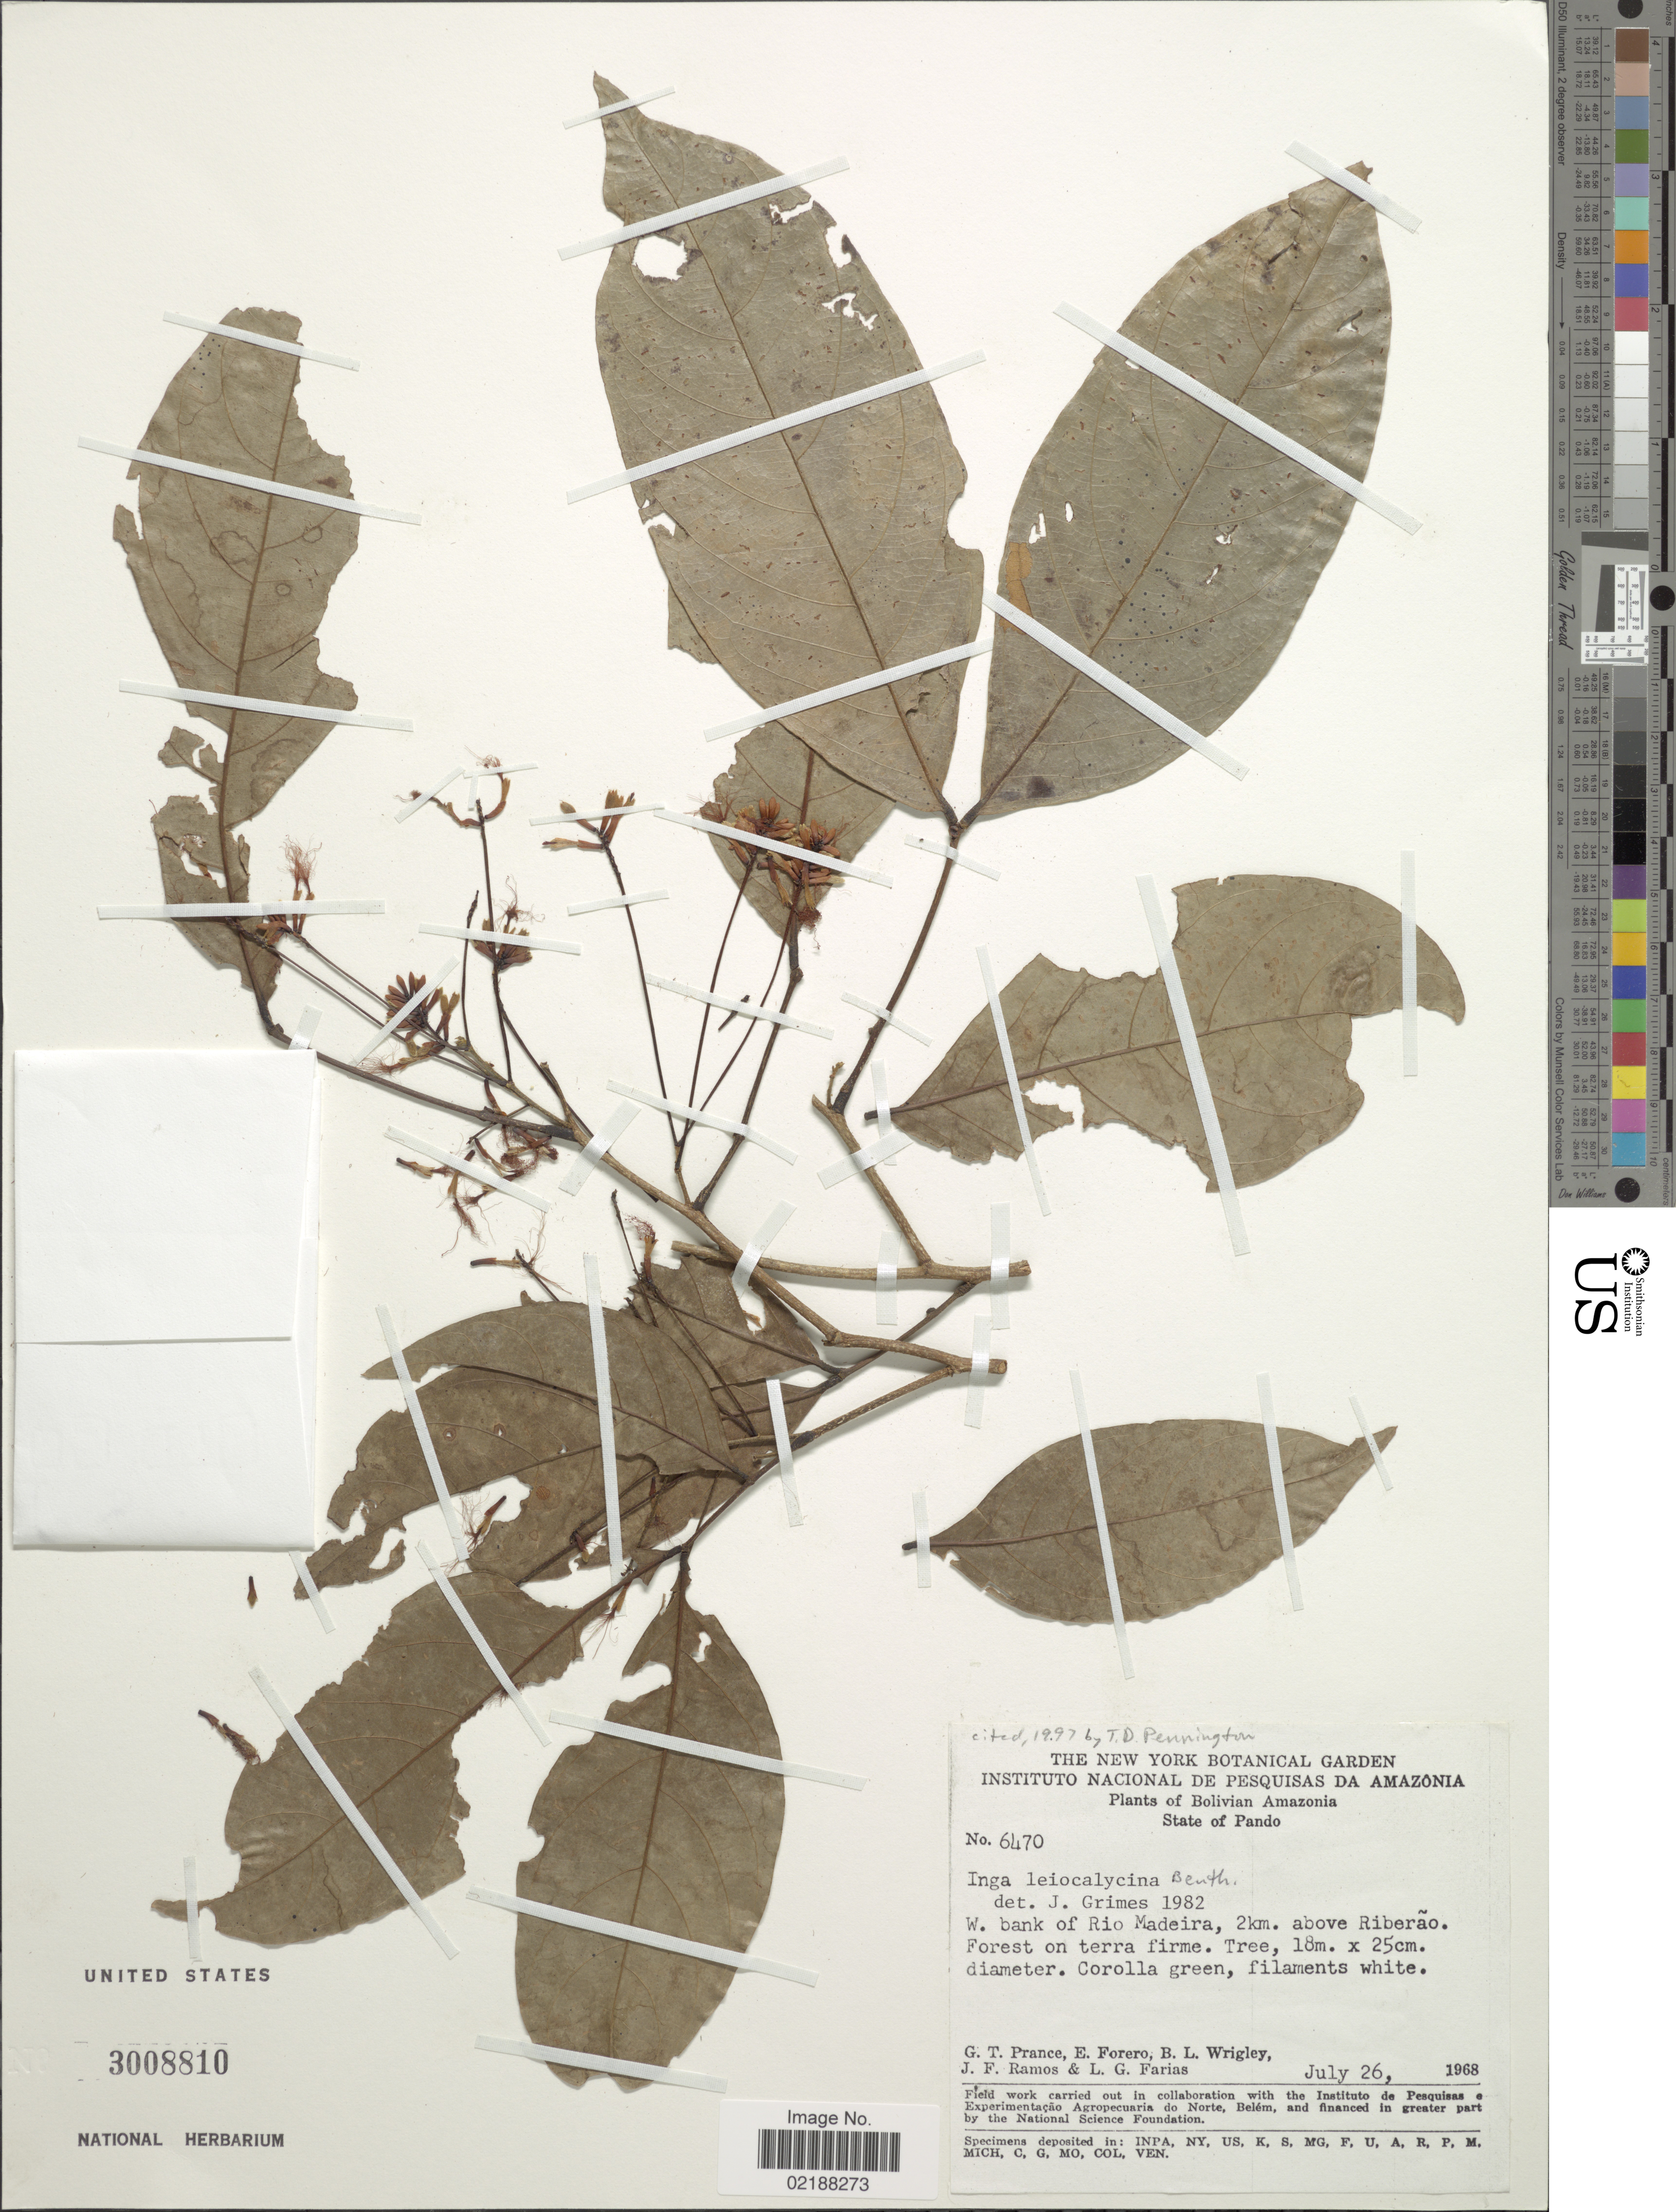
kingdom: Plantae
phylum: Tracheophyta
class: Magnoliopsida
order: Fabales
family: Fabaceae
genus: Inga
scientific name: Inga leiocalycina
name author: Benth.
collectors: G. T. Prance, E. Forero, B. L. Wrigley, J. F. Ramos & L. G. Farias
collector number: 6470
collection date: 1968-07-26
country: Bolivia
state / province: Pando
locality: Amazonia. W. bank of Rio madeira, 2km above Riberao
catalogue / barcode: US 3008810